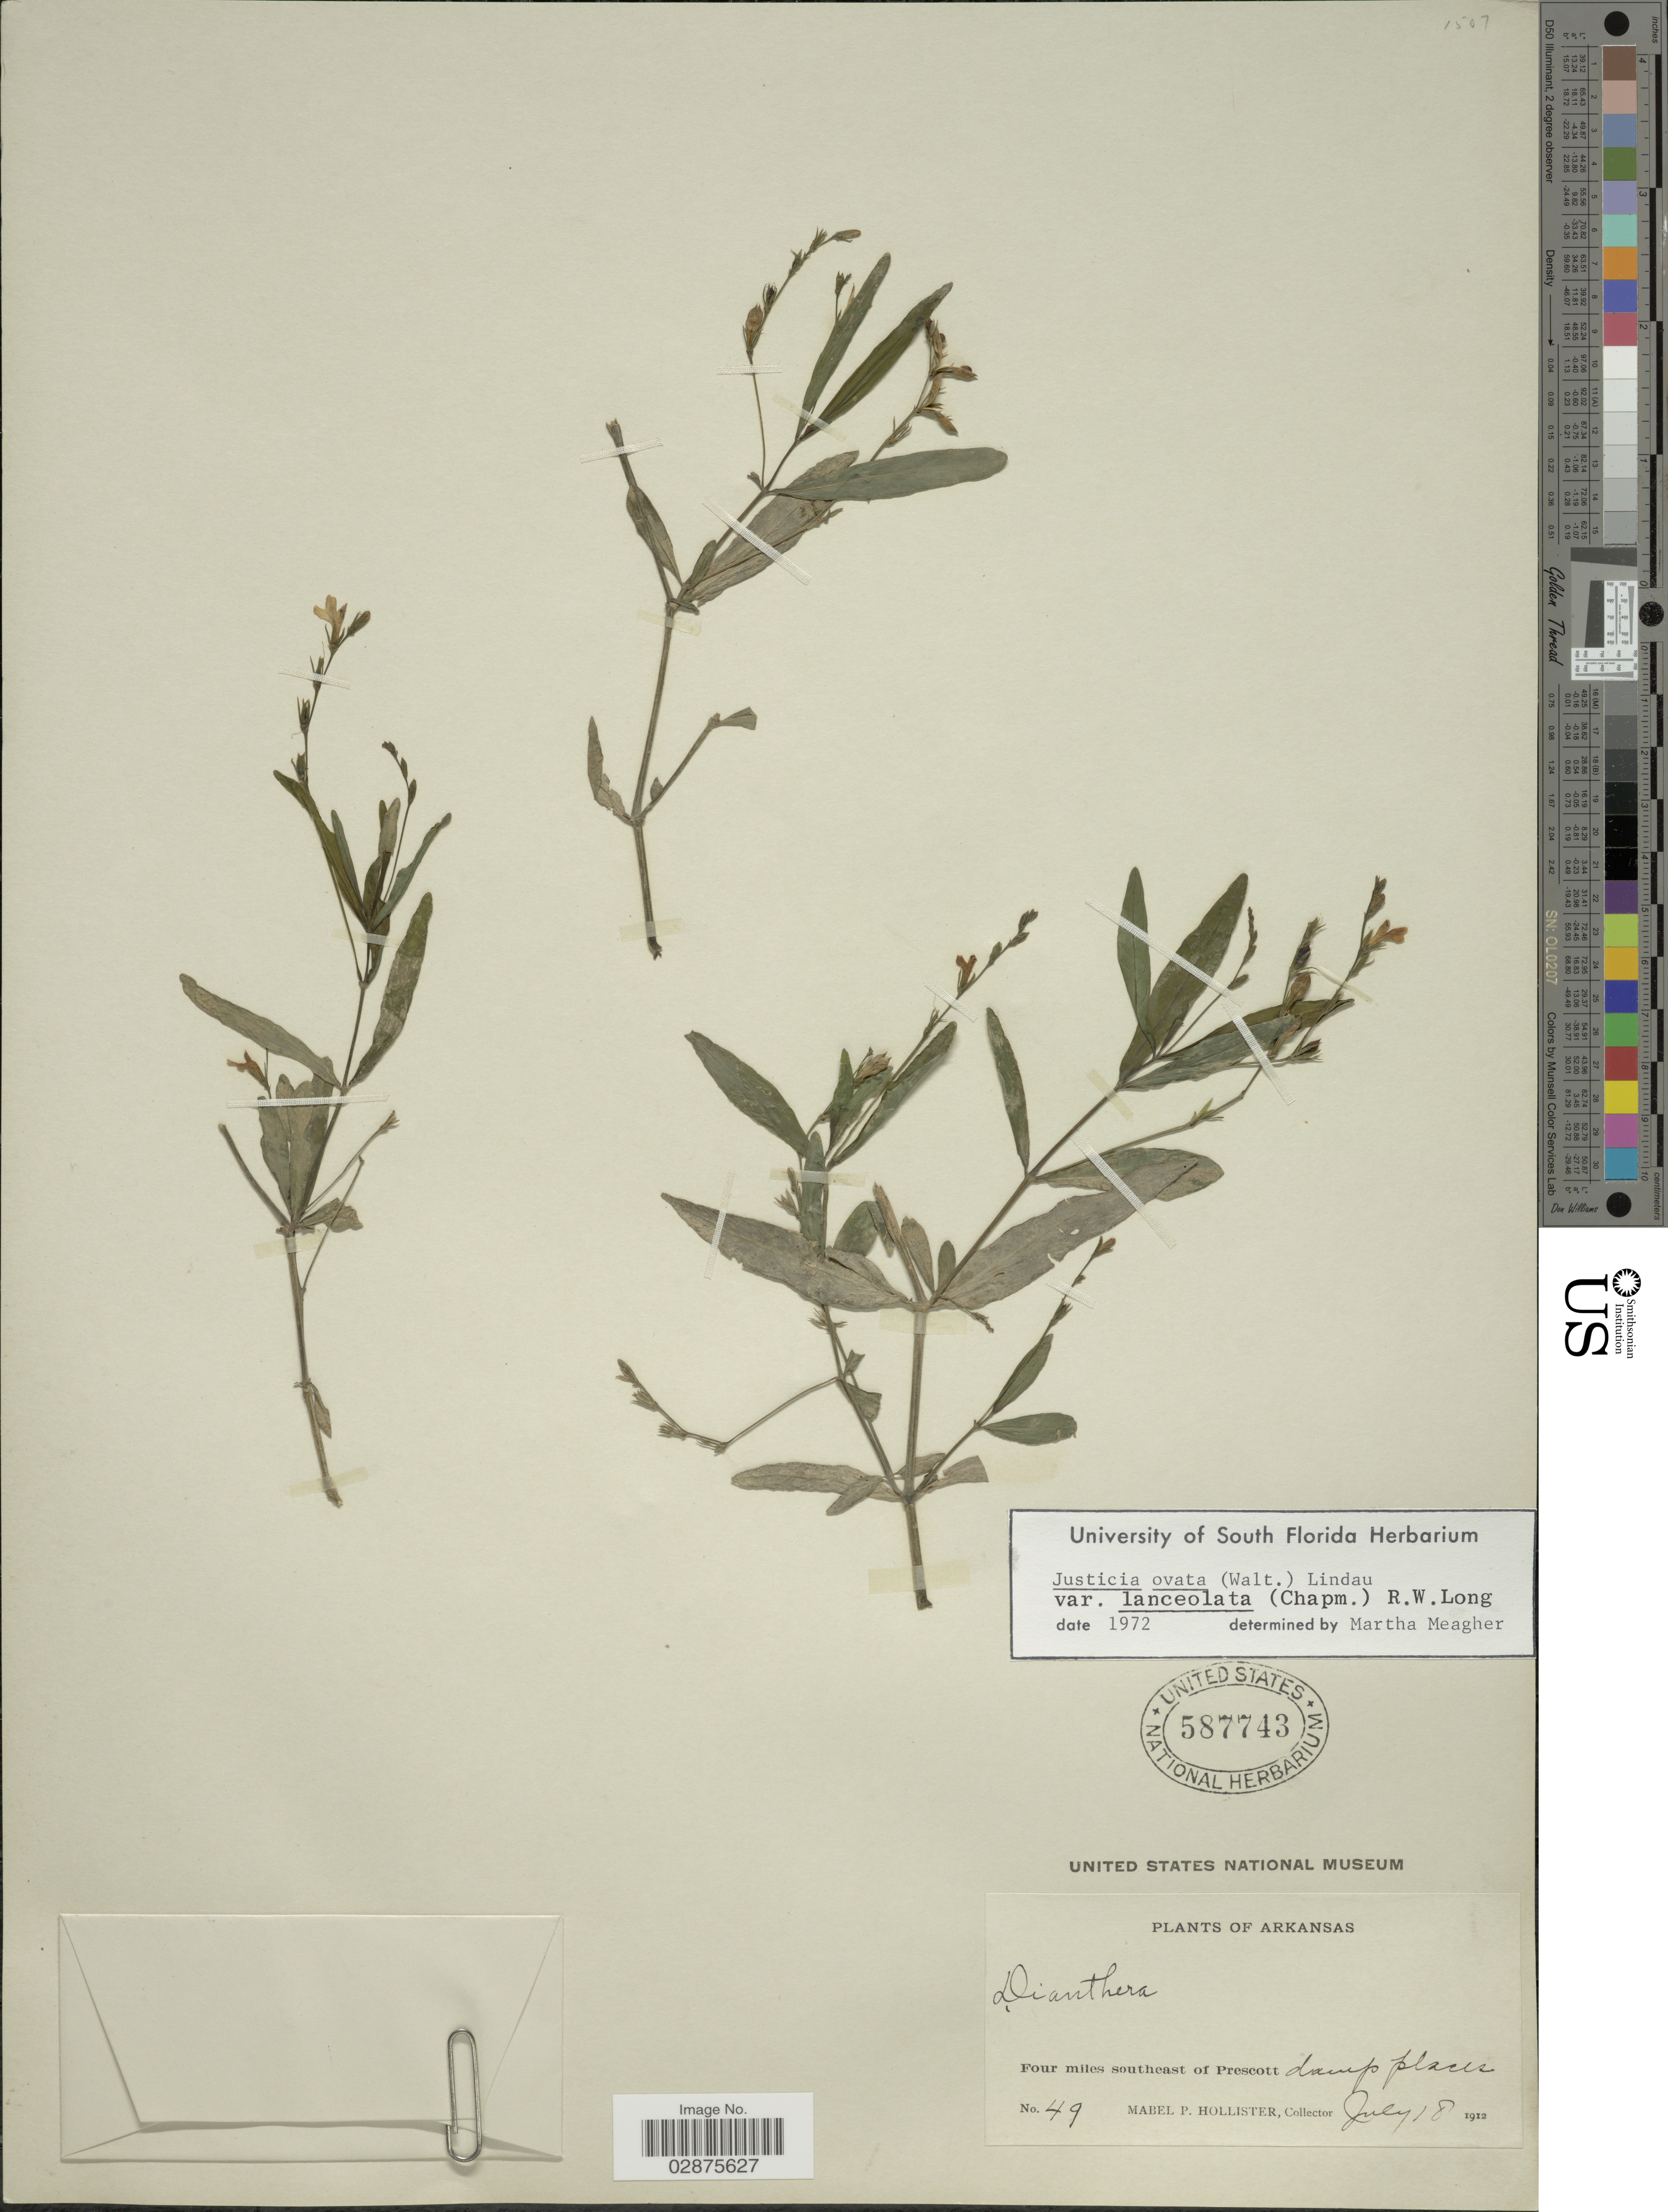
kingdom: Plantae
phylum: Tracheophyta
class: Magnoliopsida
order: Lamiales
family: Acanthaceae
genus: Justicia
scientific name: Justicia lanceolata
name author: (Chapm.) Small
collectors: M. Hollister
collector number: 49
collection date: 1912-07-18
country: United States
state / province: Arkansas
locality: Four miles southeast of Prescott. Damp places.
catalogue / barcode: US 587743